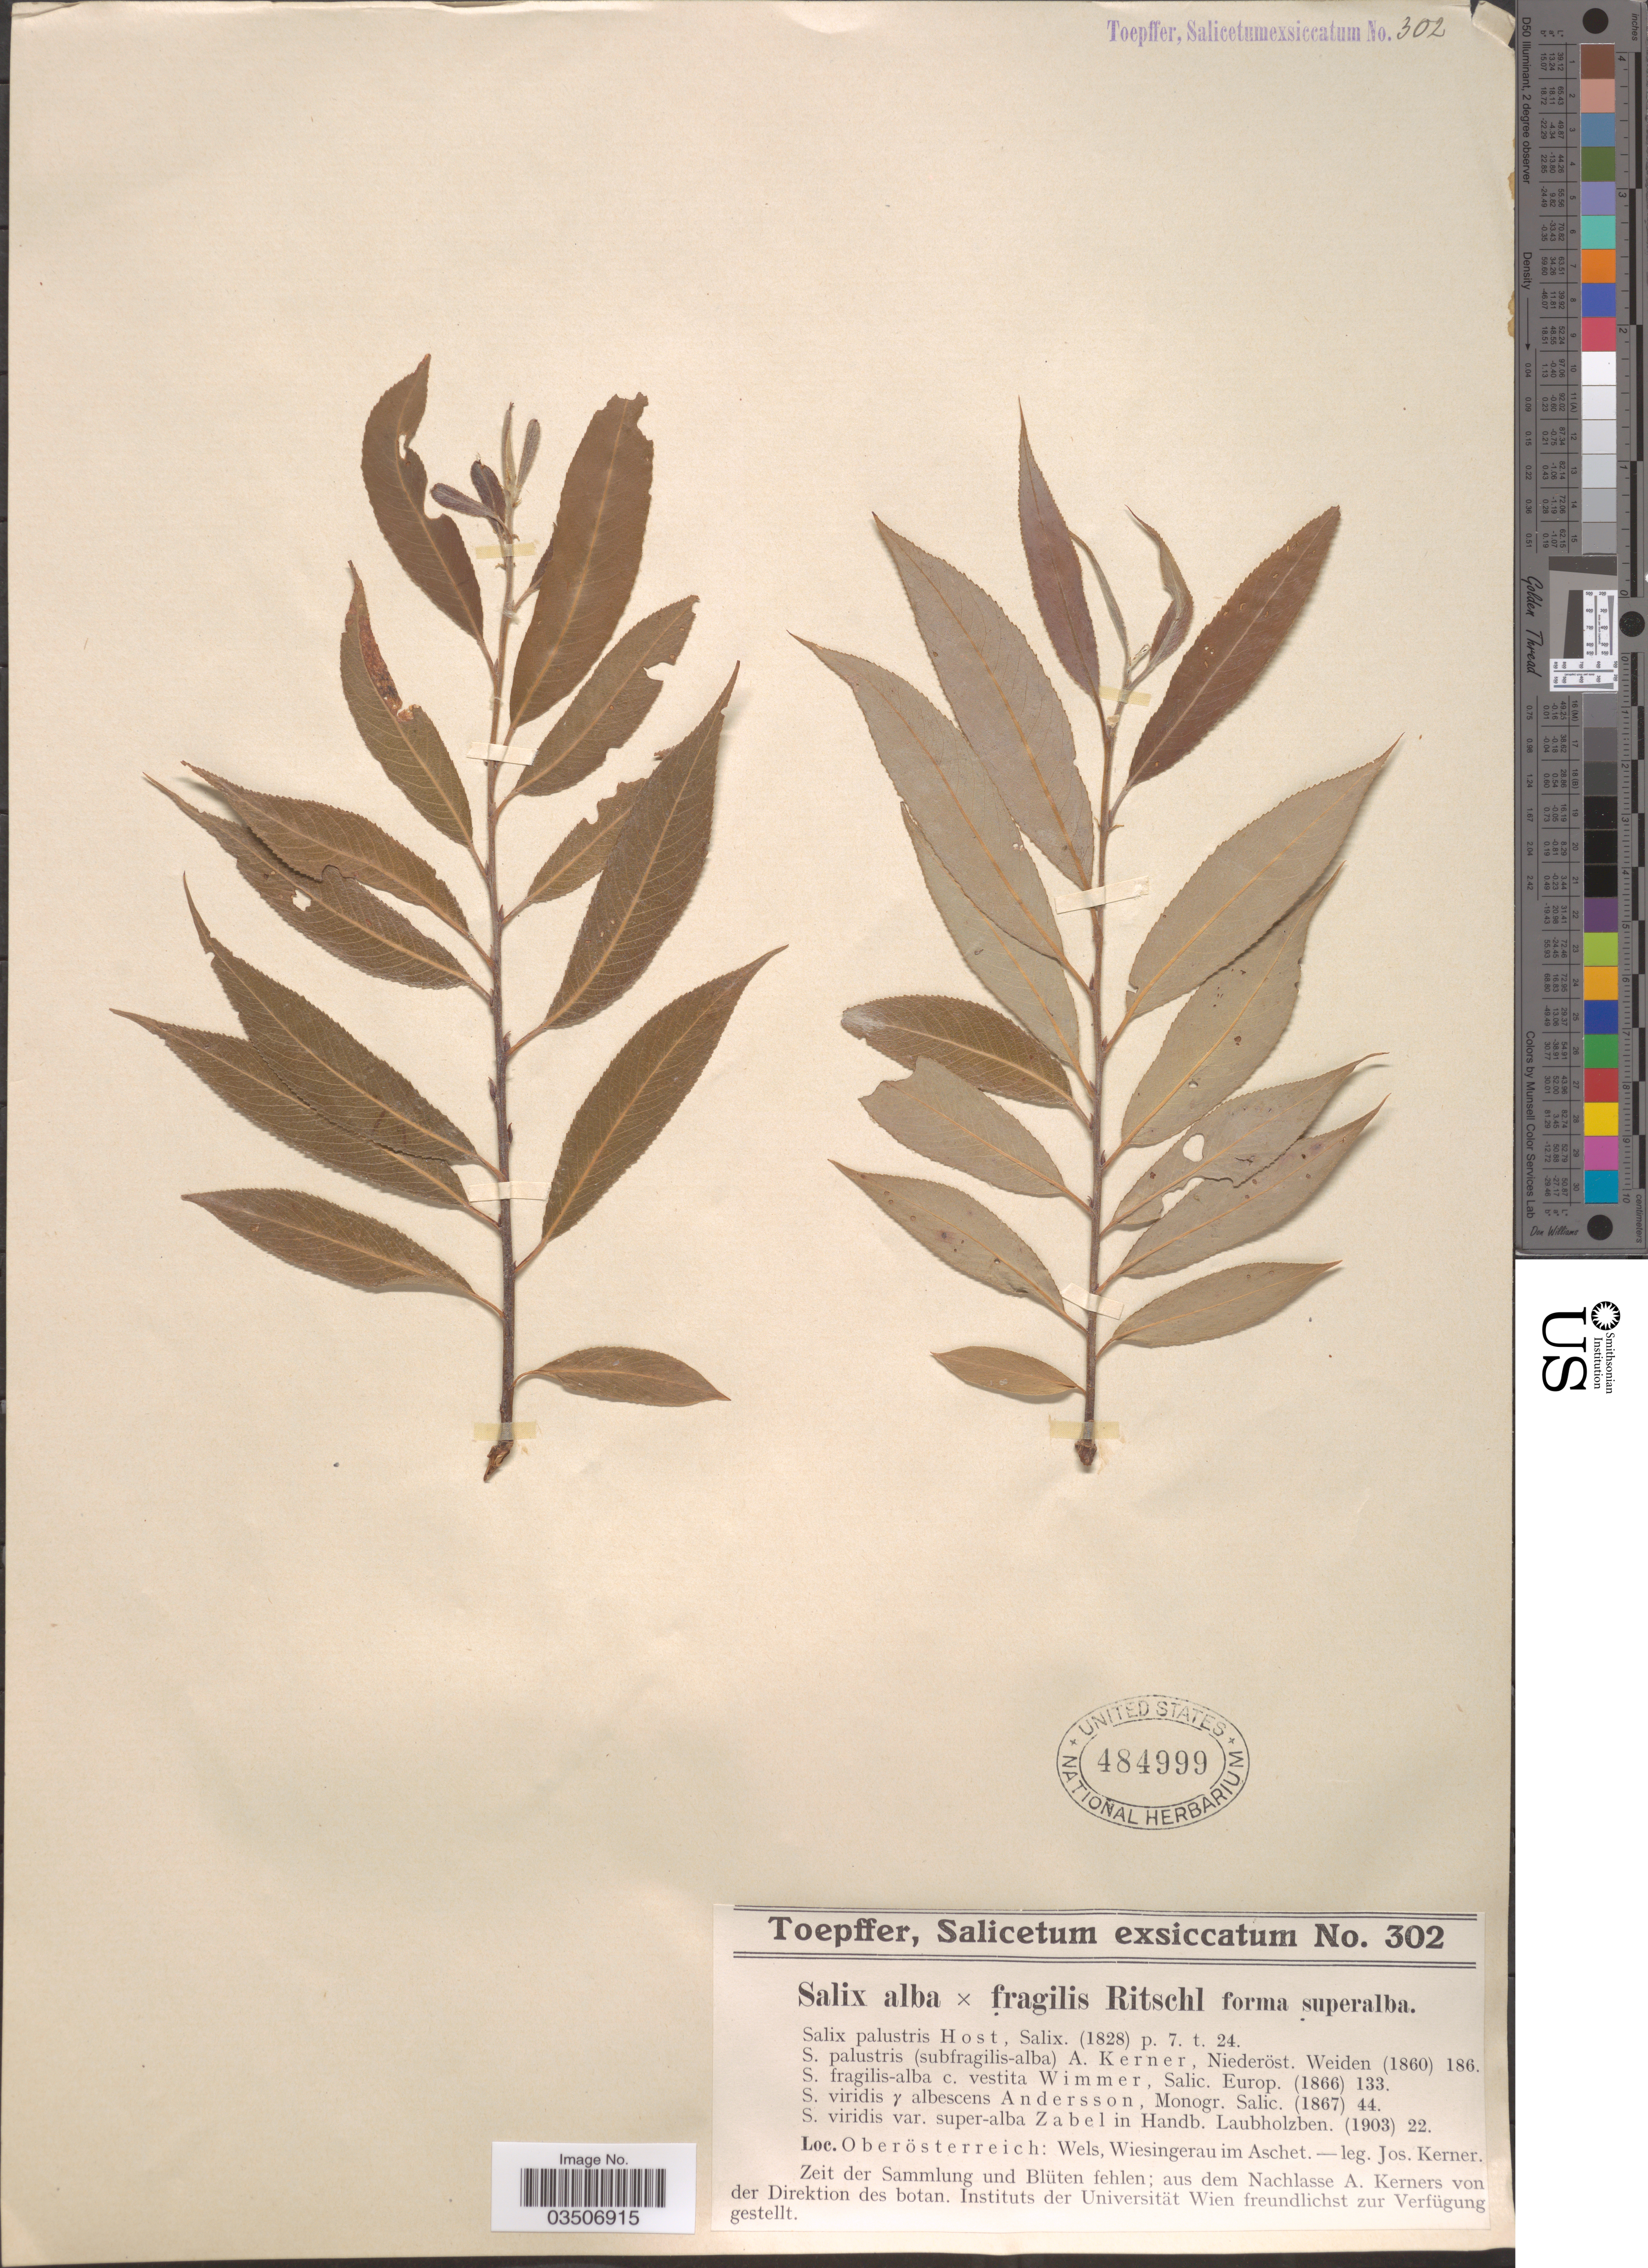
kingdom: Plantae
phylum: Tracheophyta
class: Magnoliopsida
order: Malpighiales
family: Salicaceae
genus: Salix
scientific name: Salix alba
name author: L.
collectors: J. Kerner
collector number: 302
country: Austria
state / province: Oberosterreich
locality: Wels, Wiesingerau im Aschet.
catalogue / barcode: US 484999